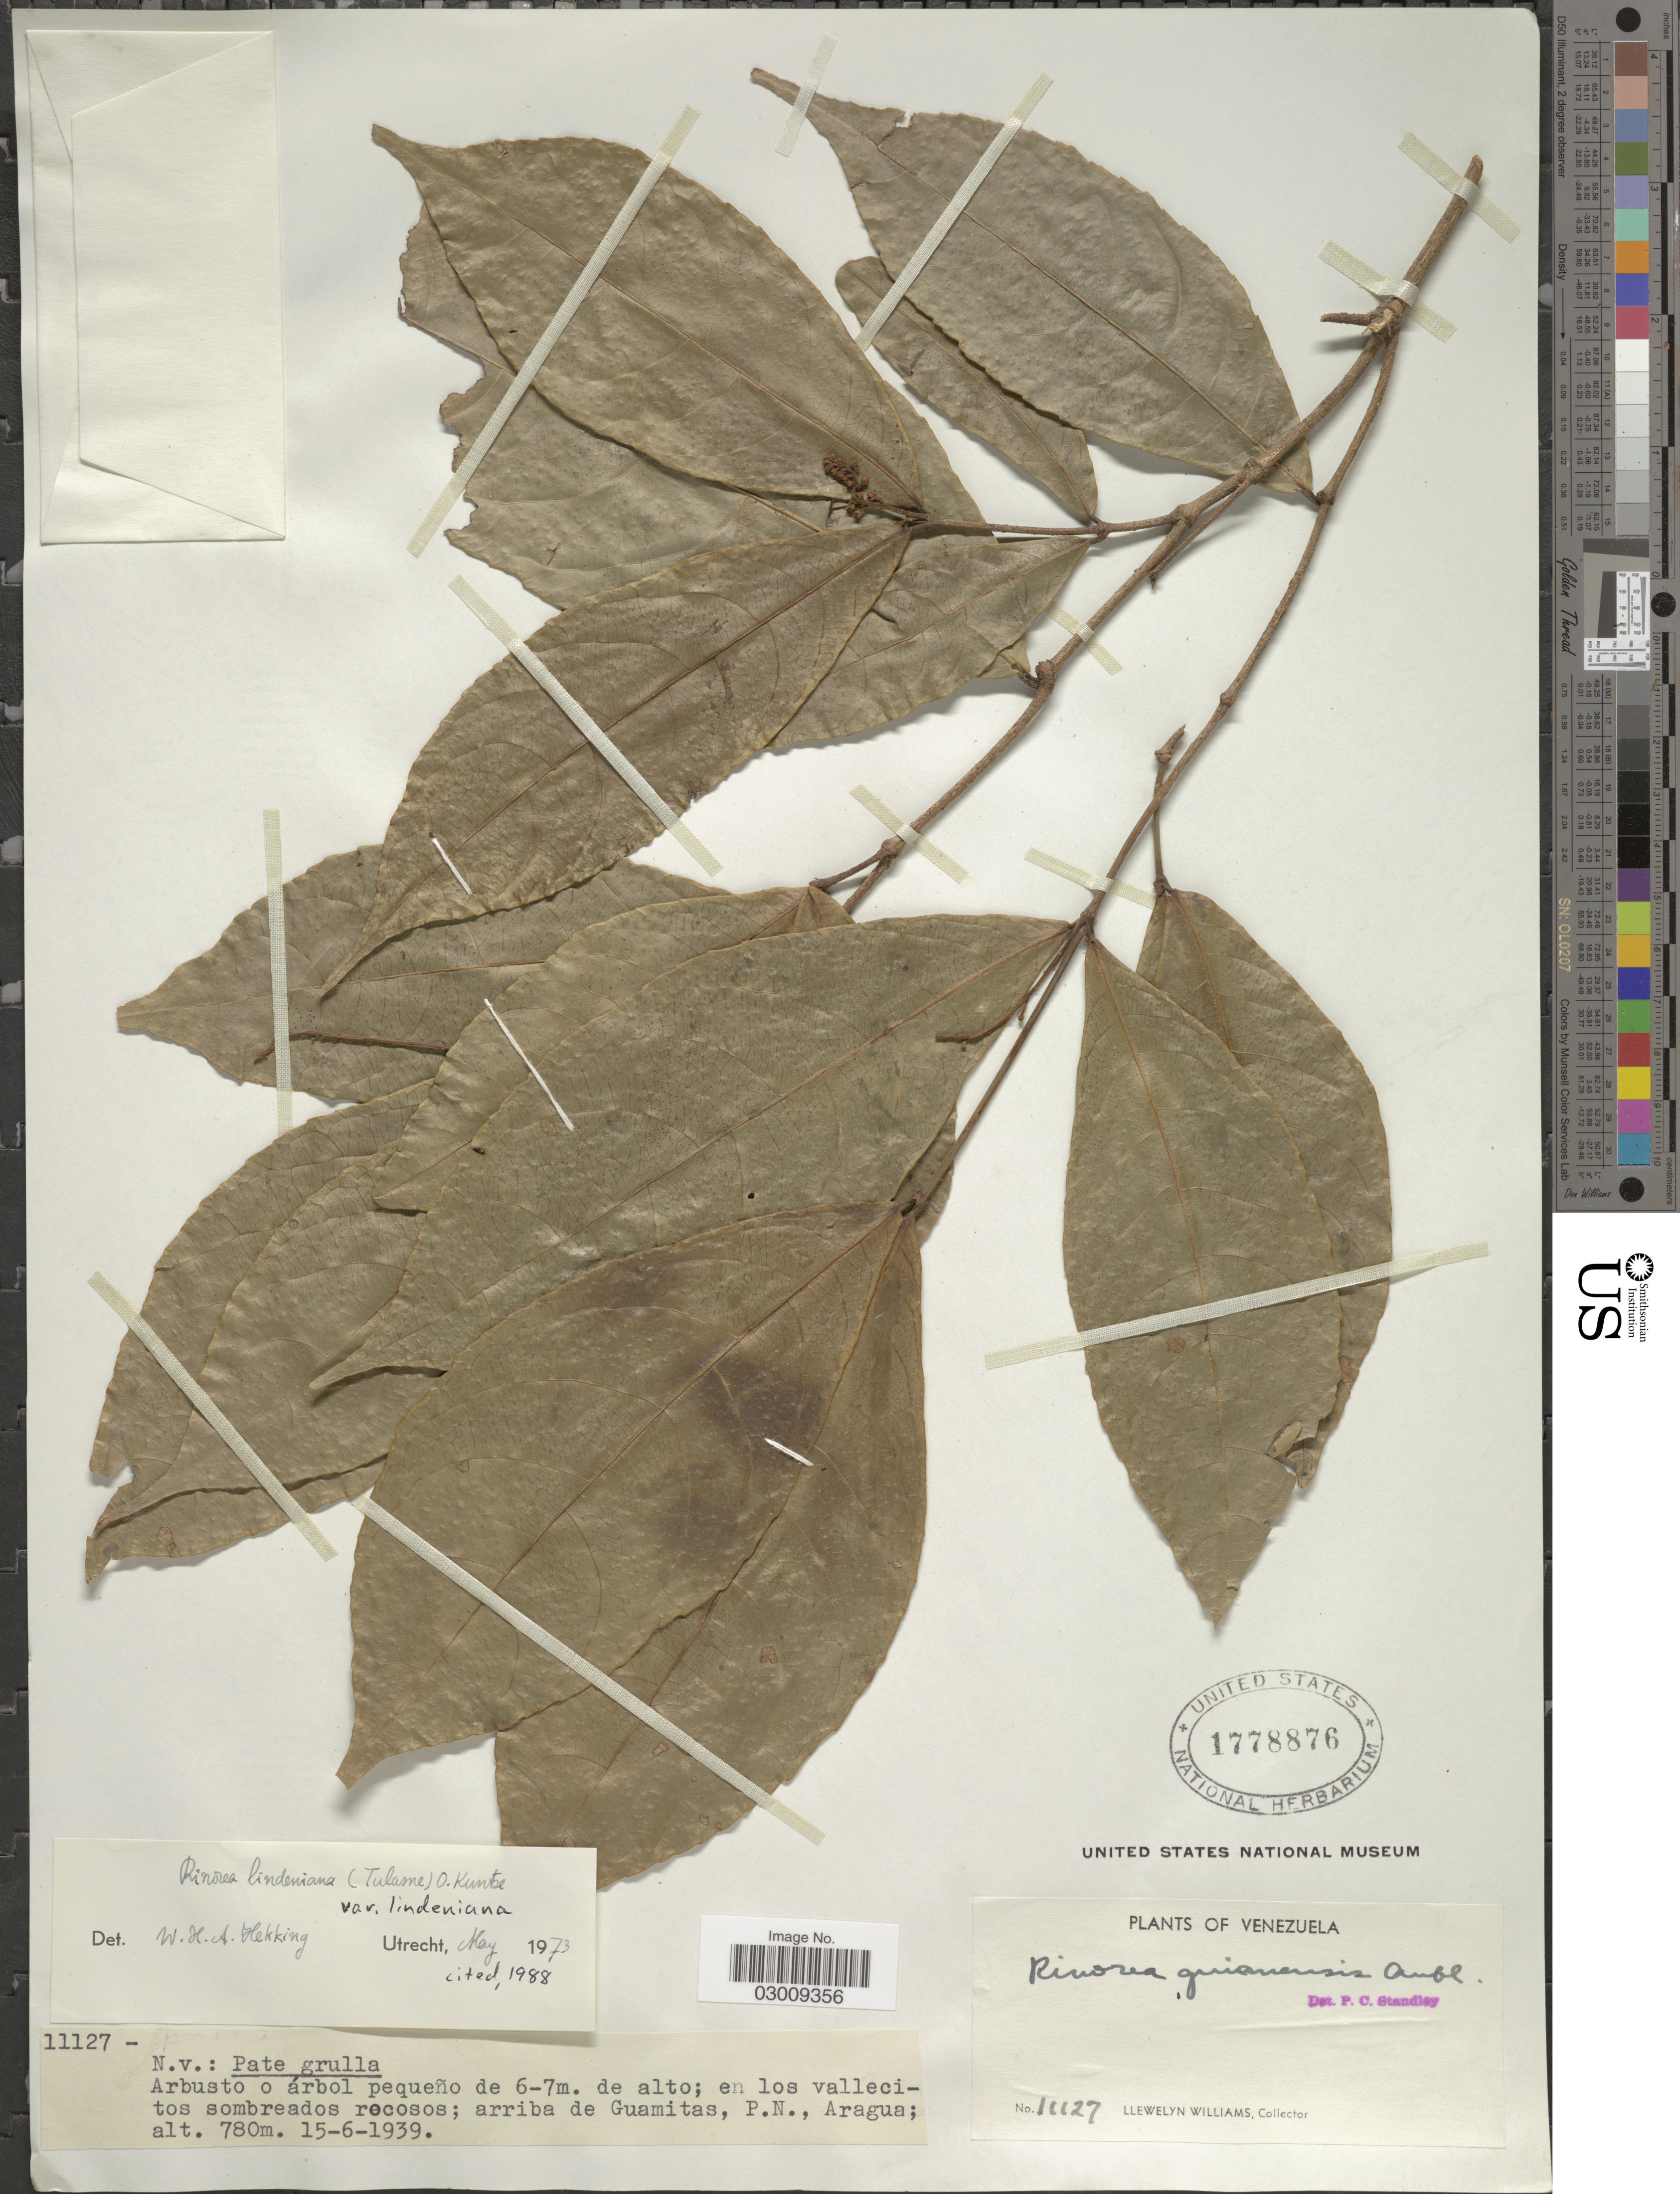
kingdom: Plantae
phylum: Tracheophyta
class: Magnoliopsida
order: Malpighiales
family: Violaceae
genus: Rinorea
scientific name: Rinorea lindeniana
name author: (Tul.) Kuntze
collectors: Ll. Williams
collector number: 11127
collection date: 1939-06-15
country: Venezuela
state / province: Aragua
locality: Arriba de Guamitas, P. N.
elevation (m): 780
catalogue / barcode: US 1778876